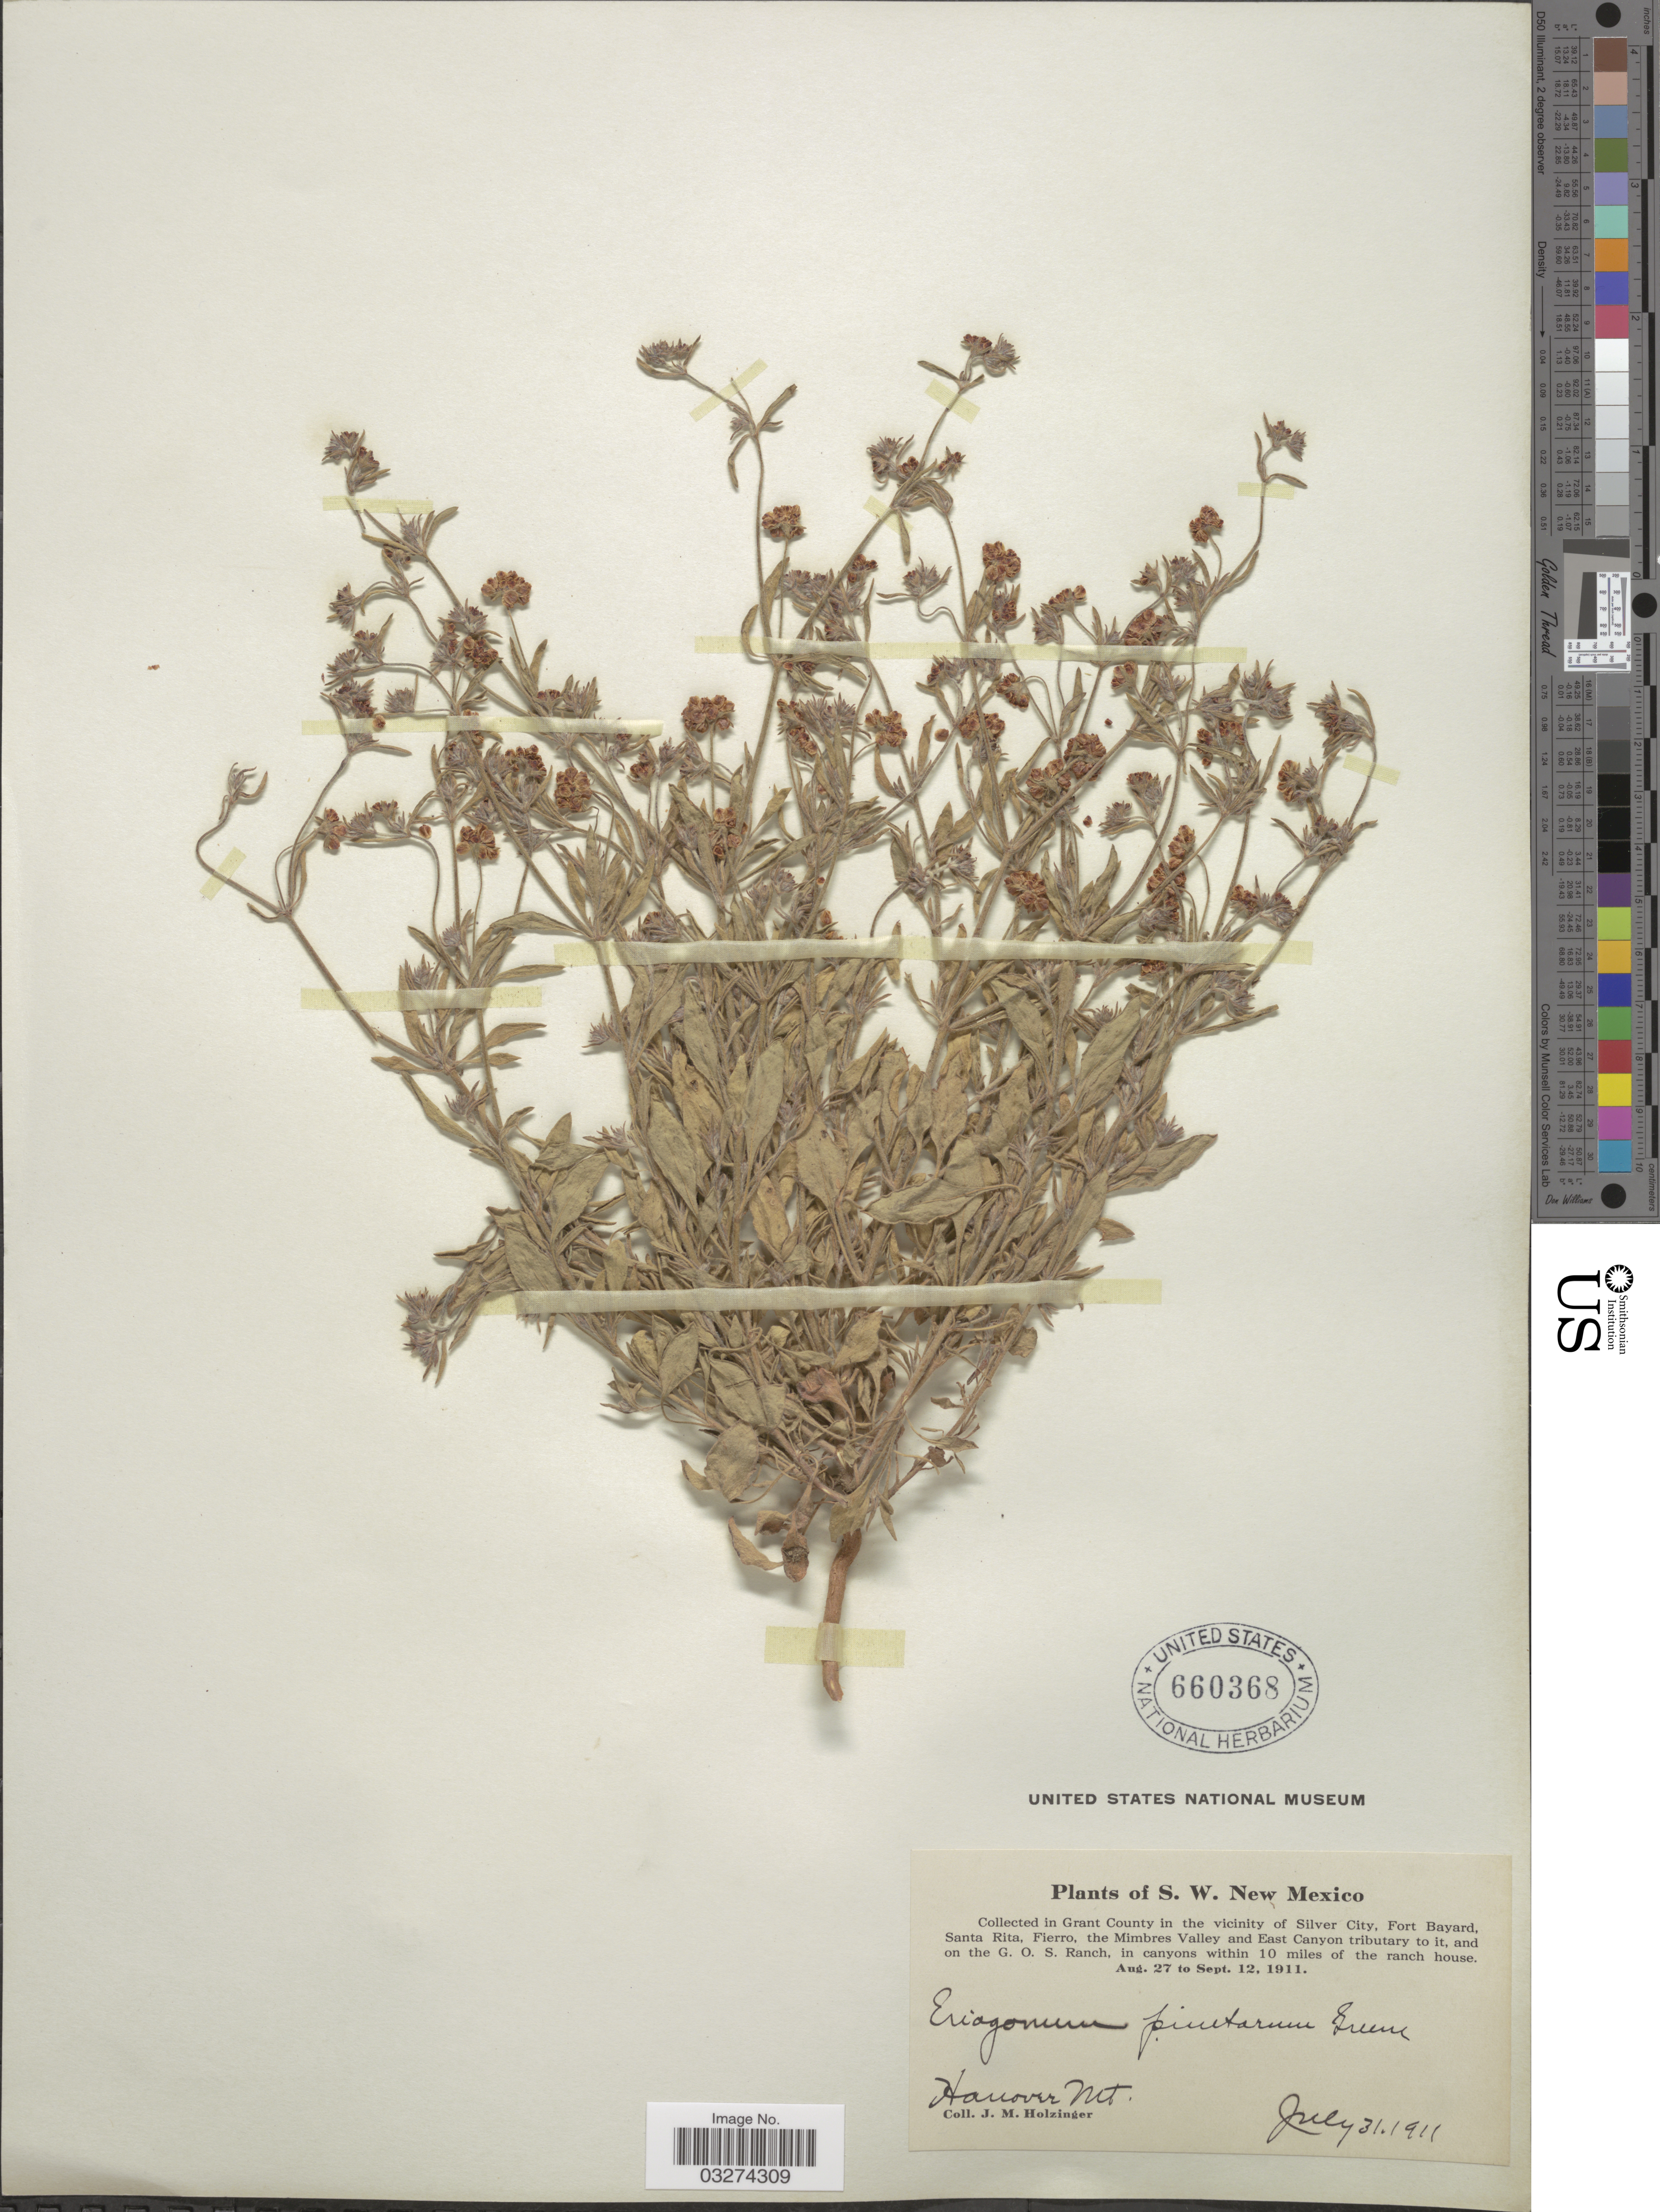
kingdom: Plantae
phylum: Tracheophyta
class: Magnoliopsida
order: Caryophyllales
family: Polygonaceae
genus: Eriogonum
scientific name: Eriogonum abertianum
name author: Torr.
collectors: J. M. Holzinger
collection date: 1911-07-31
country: United States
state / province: New Mexico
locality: S.W. New Mexico, Grant County in the vicinity of Silver City, Fort Bayard, Santa Rita, Fierro, the Mimbres Valley and East Canyon tributary to it, and on the G.O.S. Ranch, in canyons within 10 miles of the ranch house. Hanover Mt.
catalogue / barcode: US 660368